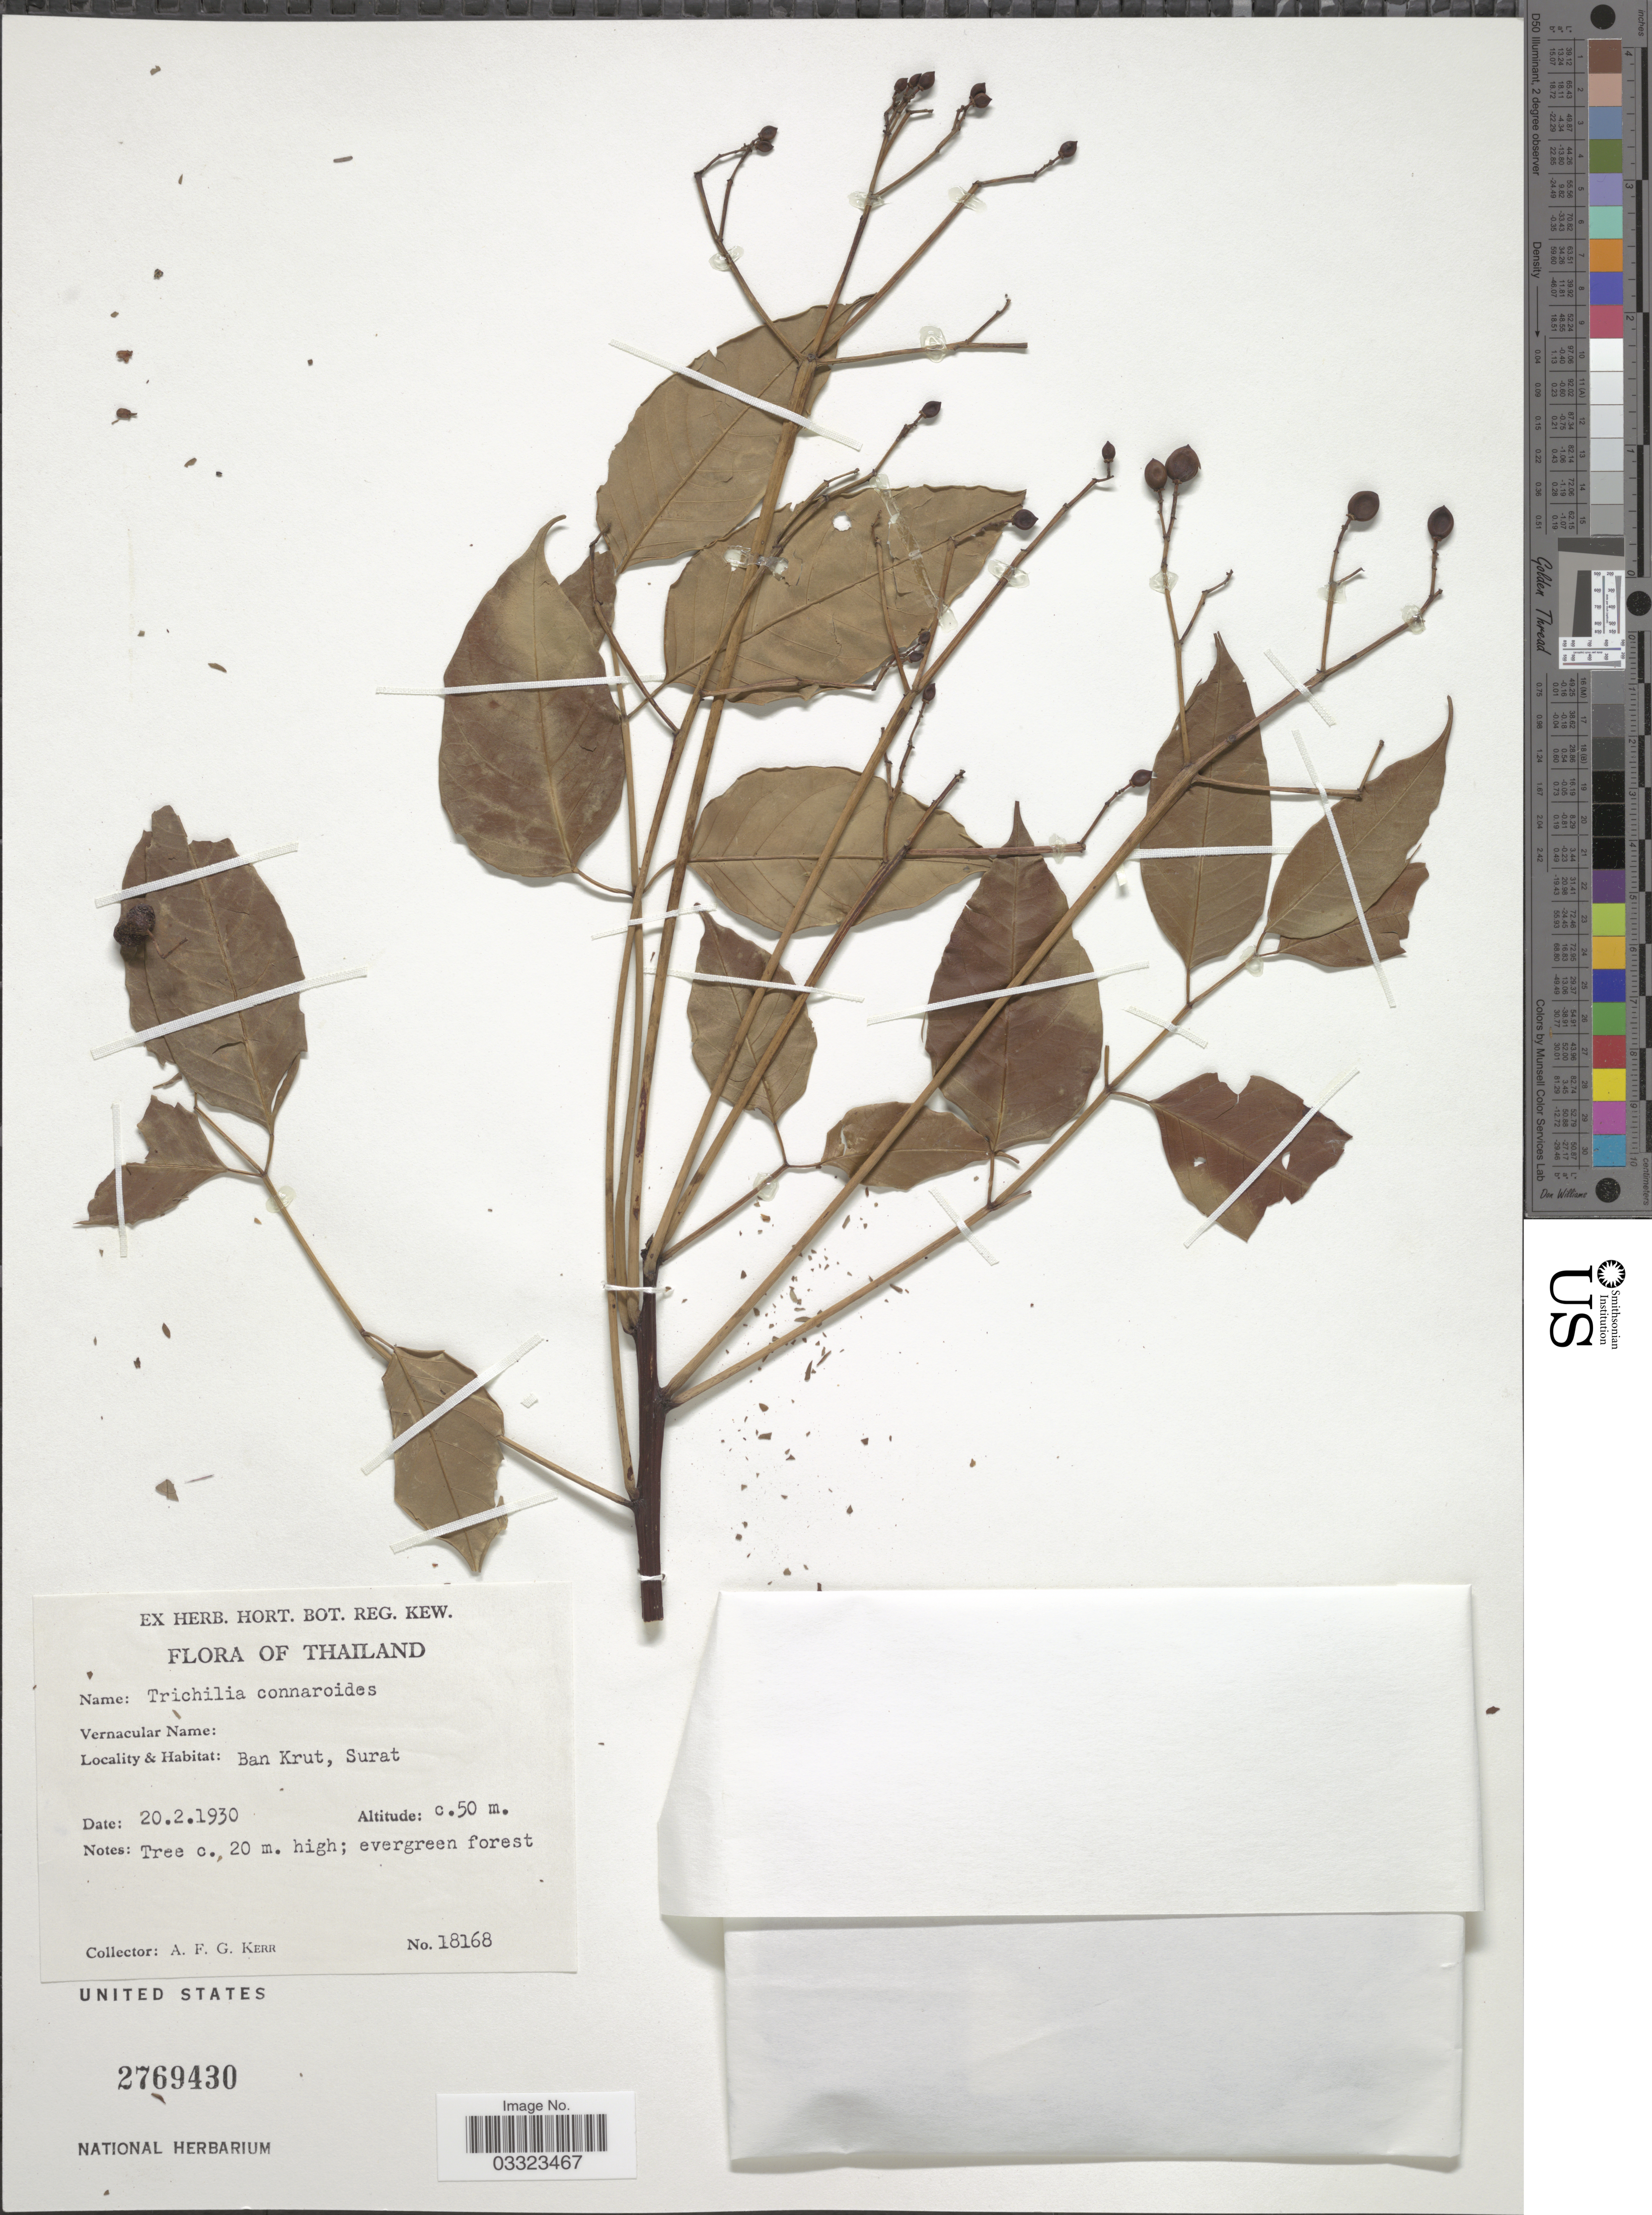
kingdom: Plantae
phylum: Tracheophyta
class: Magnoliopsida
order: Sapindales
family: Meliaceae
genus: Trichilia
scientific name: Trichilia connaroides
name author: (Wight & Arn.) Bentv.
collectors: A. F. G. Kerr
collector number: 18168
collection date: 1930-02-20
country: Thailand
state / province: Surat Thani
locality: Ban Krut, Surat.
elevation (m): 50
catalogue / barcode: US 2769430